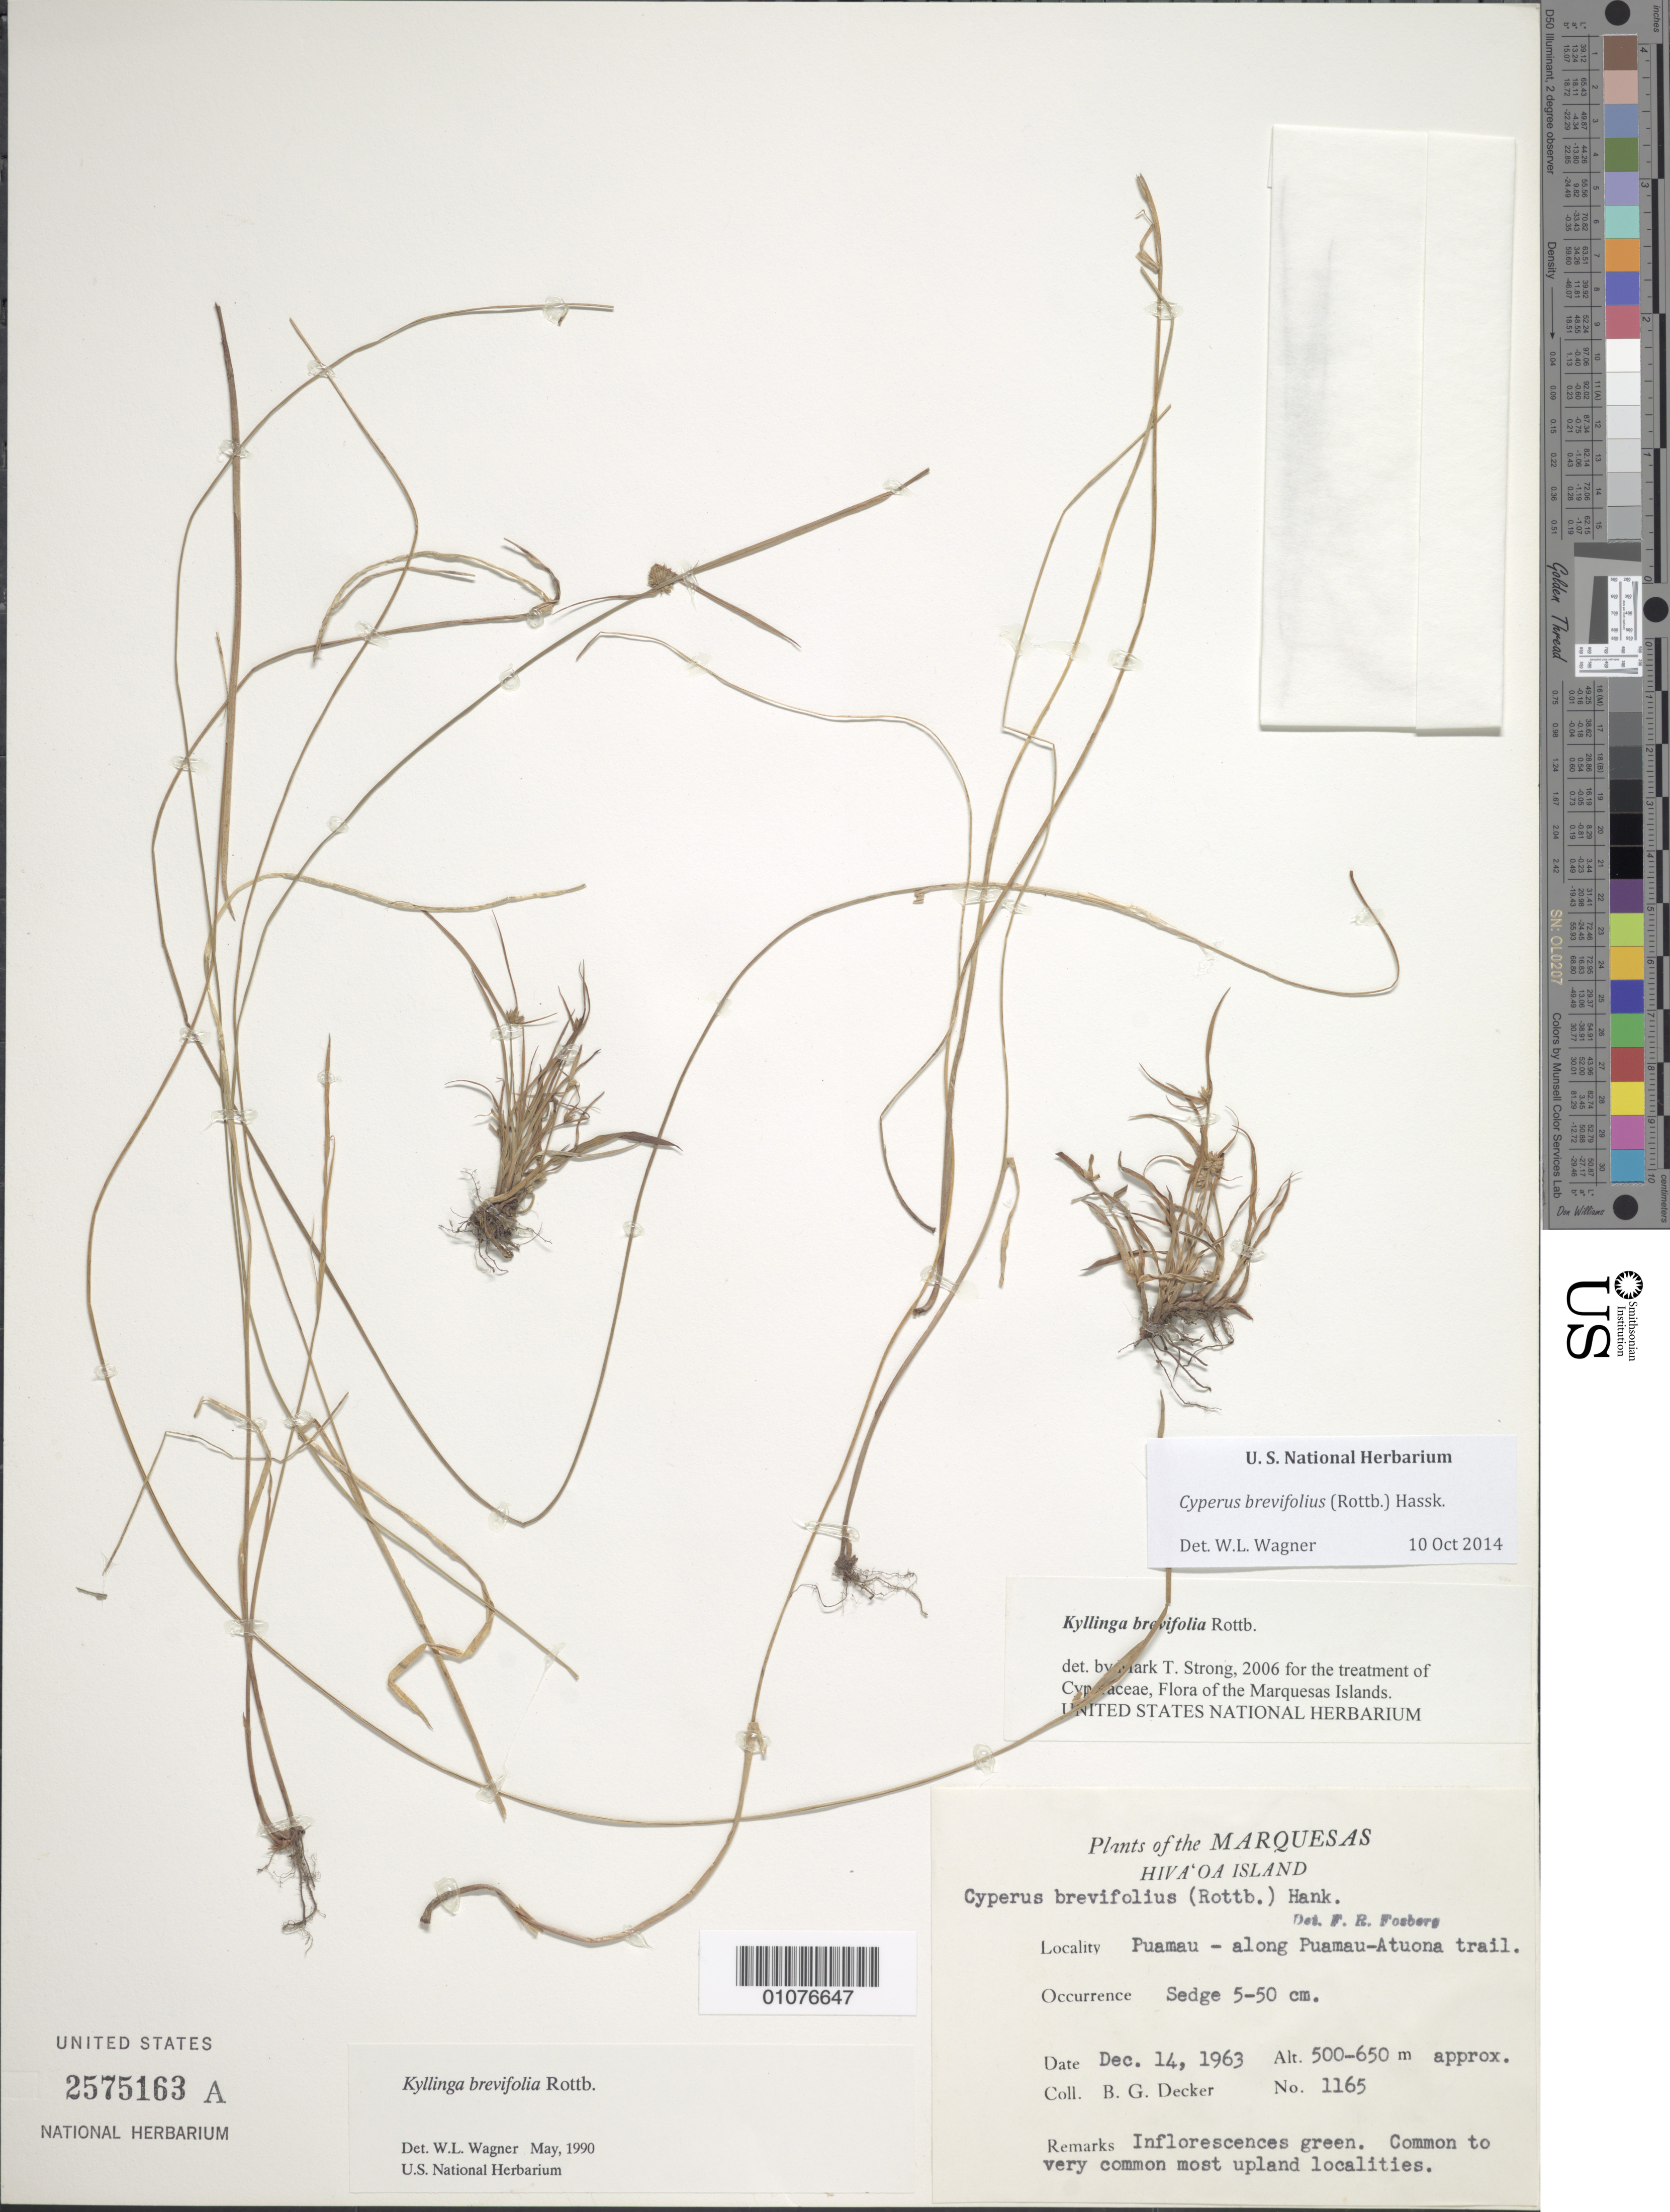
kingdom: Plantae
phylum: Tracheophyta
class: Liliopsida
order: Poales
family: Cyperaceae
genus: Cyperus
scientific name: Cyperus brevifolius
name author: (Rottb.) Hassk.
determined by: Lorence, David H., (PTBG), National Tropical Botanical Garden (UNITED STATES)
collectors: B. G. Decker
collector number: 1165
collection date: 1963-12-14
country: French Polynesia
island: Hiva Oa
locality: Puamau, along Puamau-Atuona Trail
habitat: Common in upland localities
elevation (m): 500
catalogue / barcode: US 2575163A